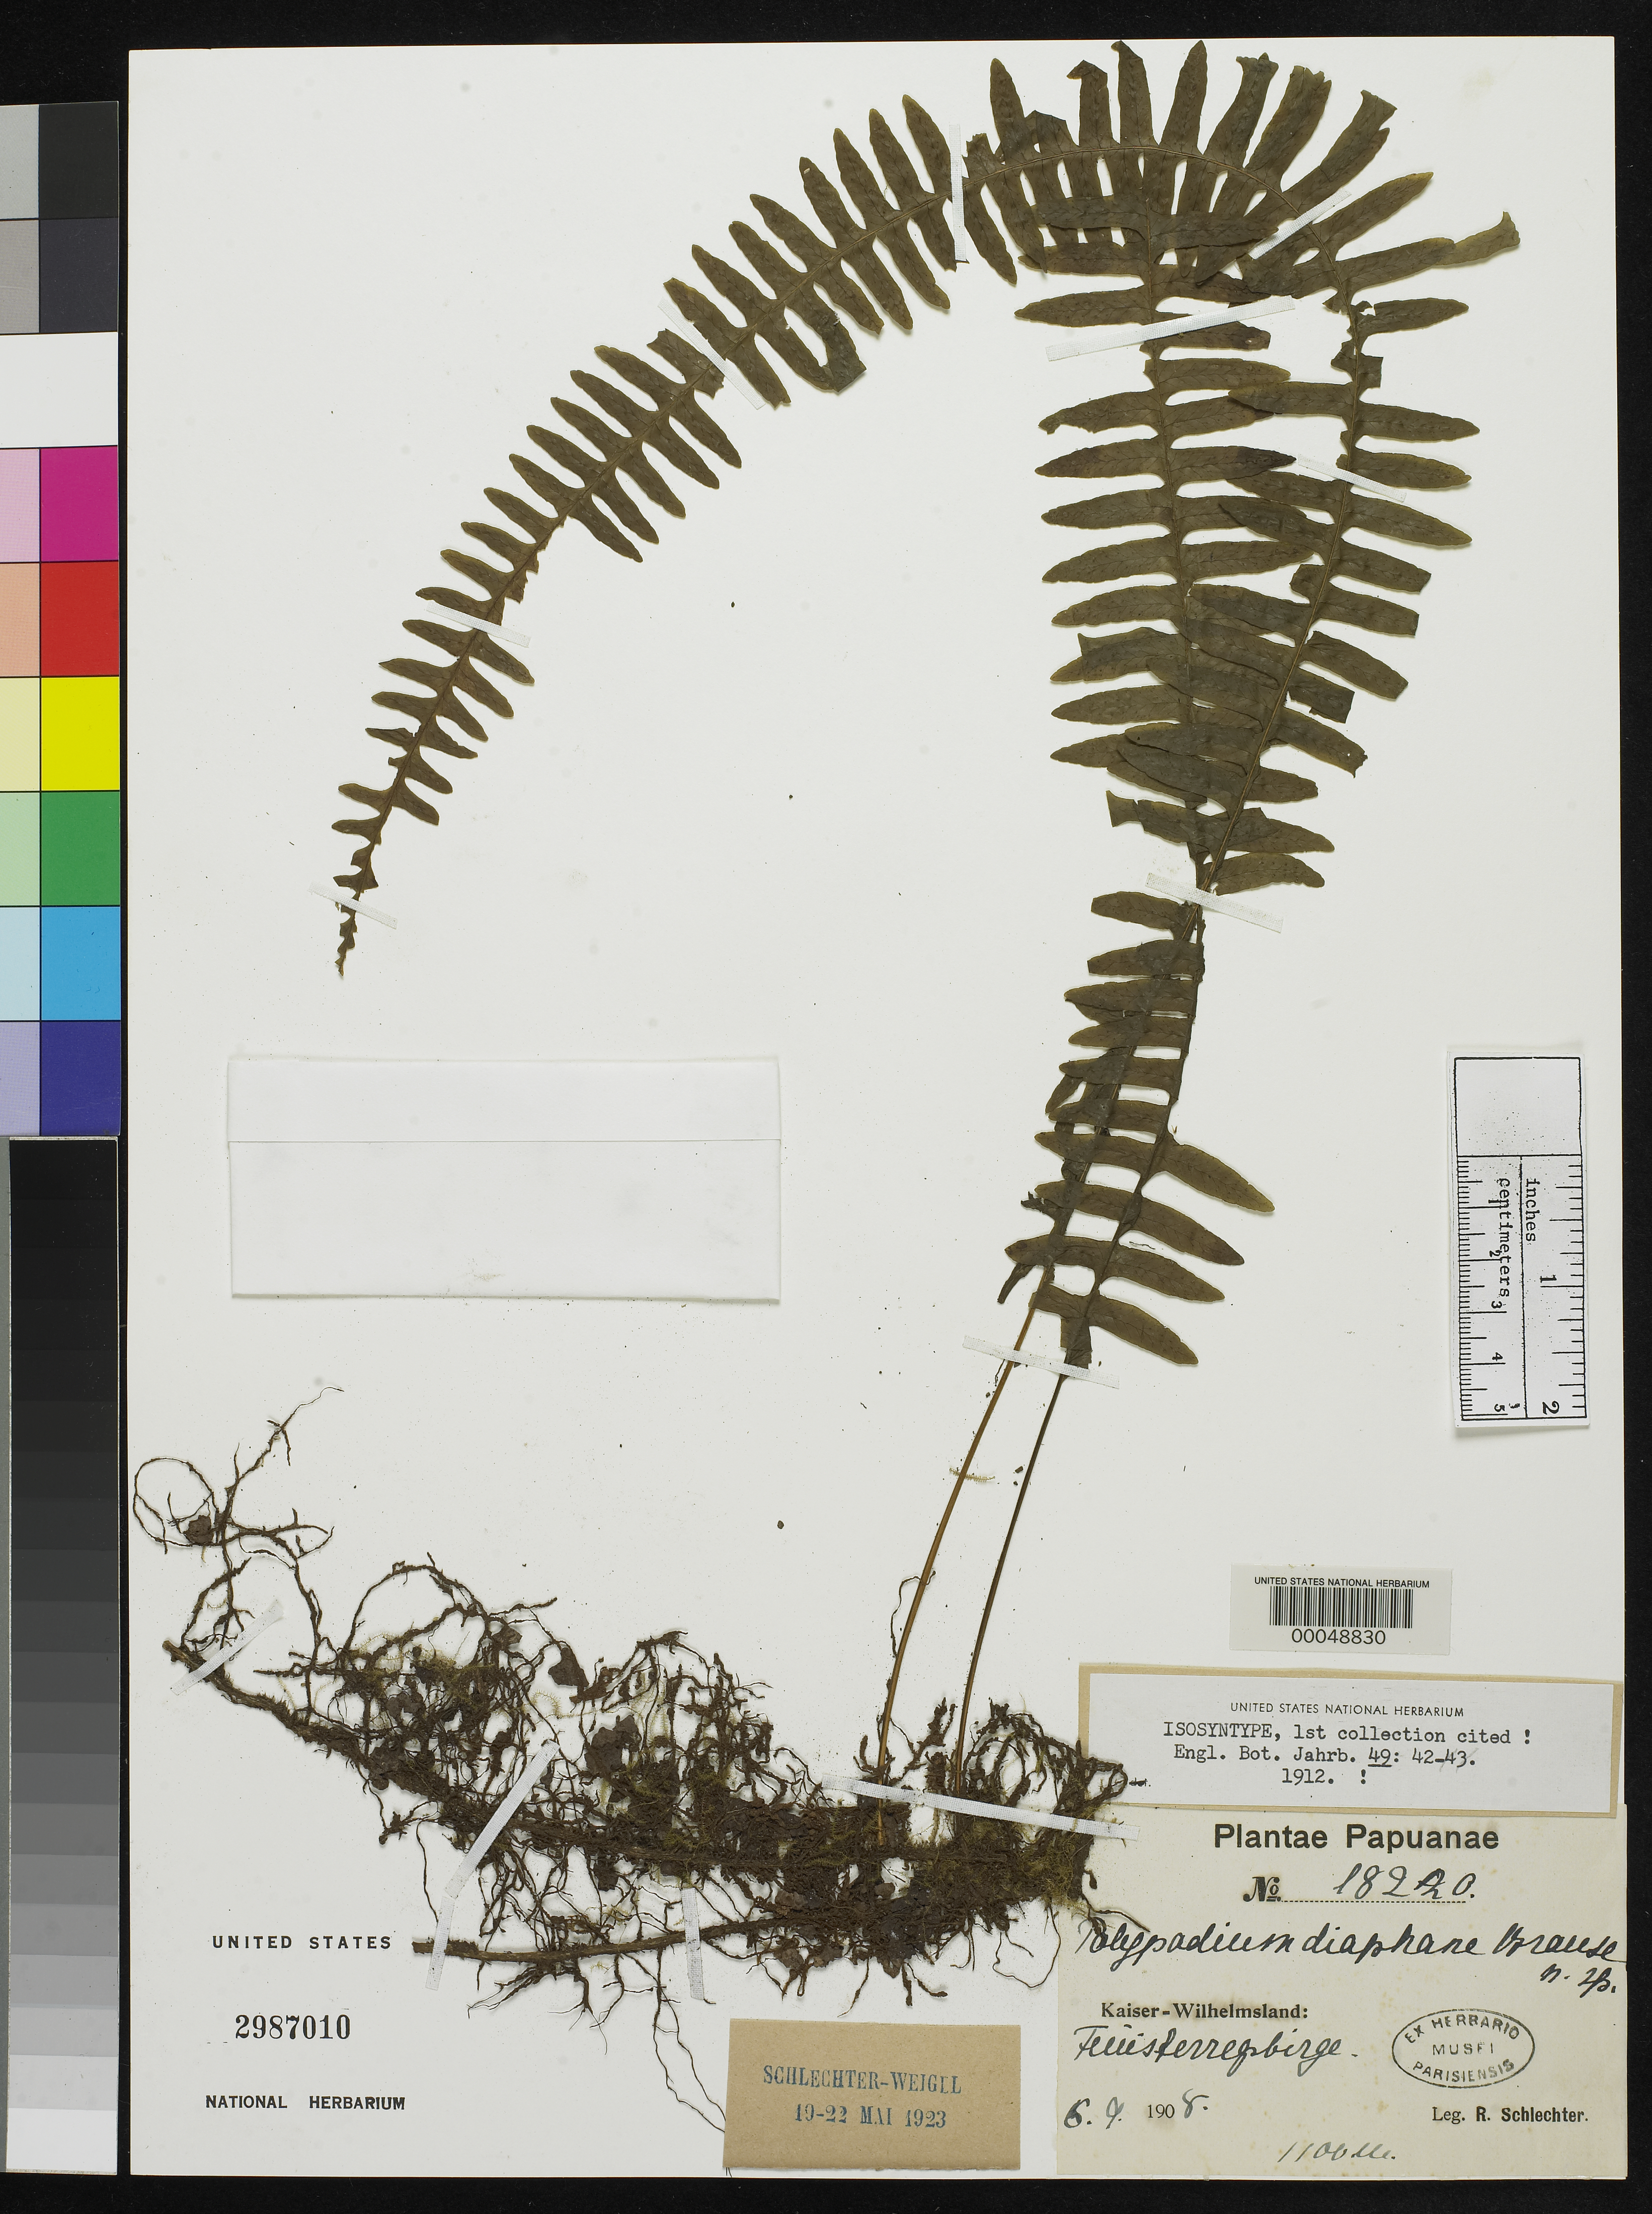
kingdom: Plantae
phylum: Tracheophyta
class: Polypodiopsida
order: Polypodiales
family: Polypodiaceae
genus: Polypodium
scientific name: Polypodium diaphanum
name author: Brause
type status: Isosyntype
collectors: F. R. R. Schlechter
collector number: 18220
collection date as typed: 06 Sep 1908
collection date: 1908-09-06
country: Papua New Guinea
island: New Guinea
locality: Kaiser-Wilhelmsland, Finisterre-Gebirges.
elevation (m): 1100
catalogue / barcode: US 2987010